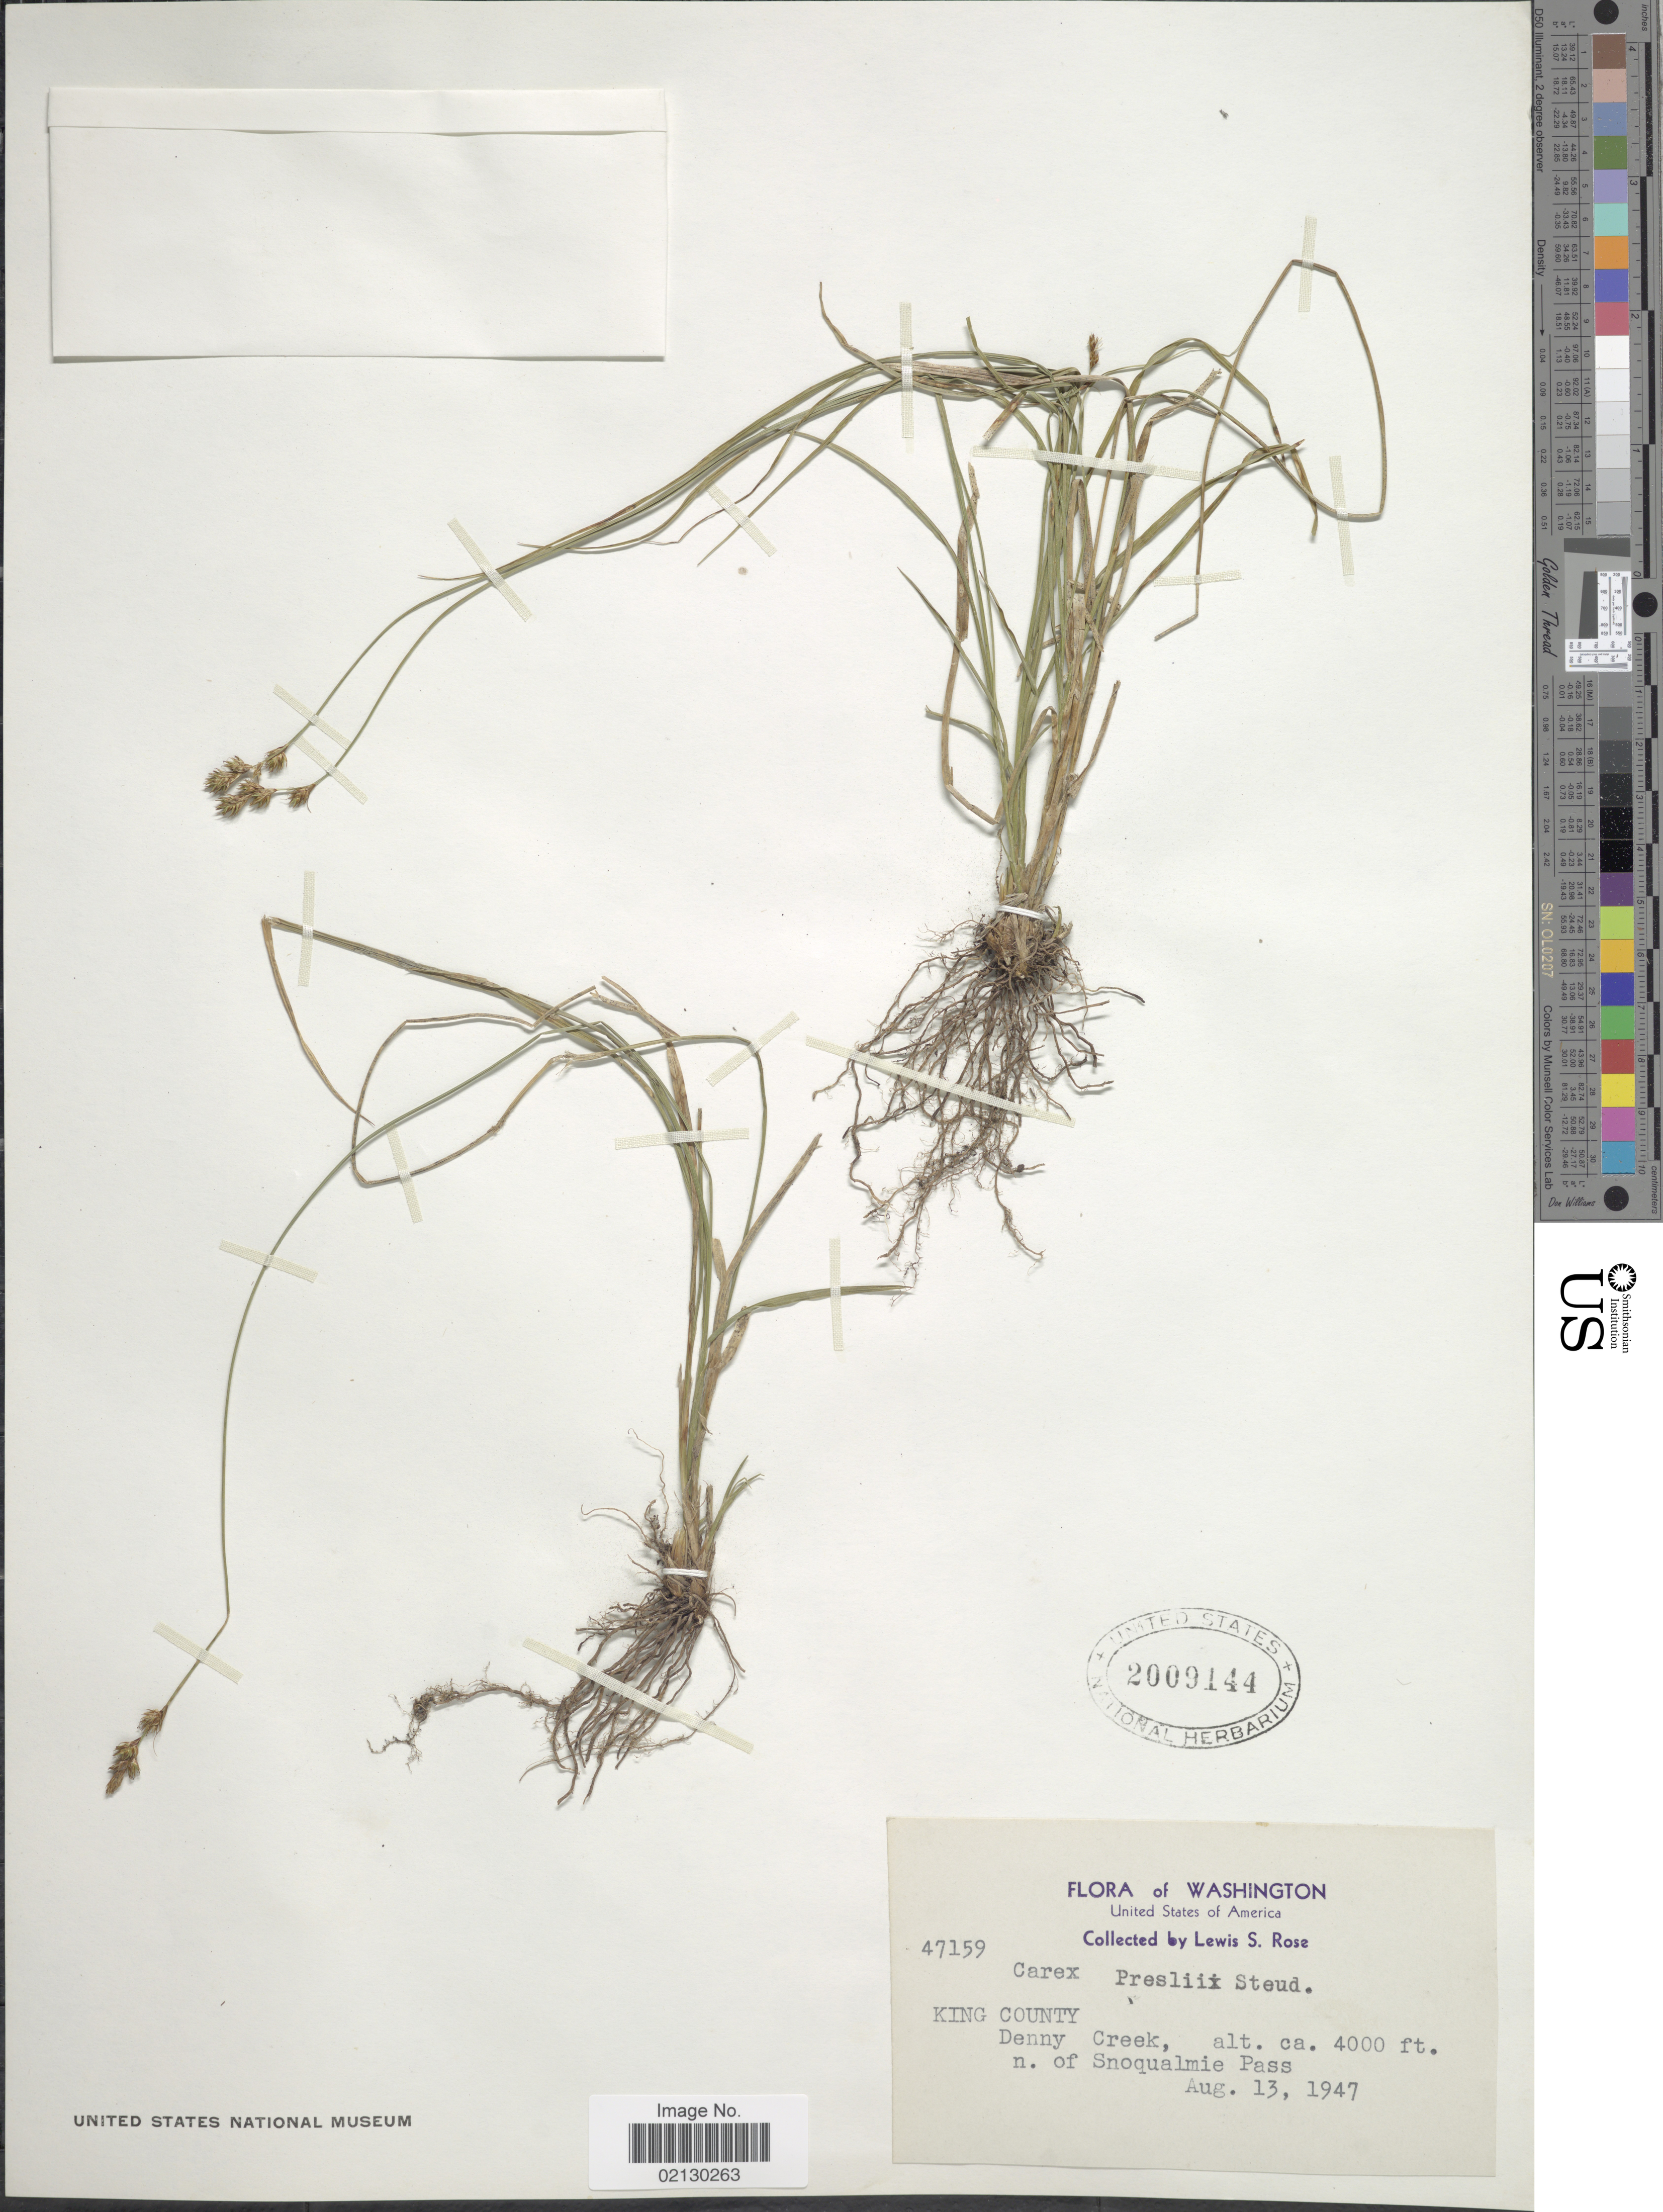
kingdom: Plantae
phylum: Tracheophyta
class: Liliopsida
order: Poales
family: Cyperaceae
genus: Carex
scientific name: Carex preslii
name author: Steud.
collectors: L. S. Rose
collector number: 47159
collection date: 1947-08-13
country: United States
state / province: Washington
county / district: King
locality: King County, Denny Creek, n. of Snoqualmie Pass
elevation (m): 1219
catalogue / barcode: US 2009144